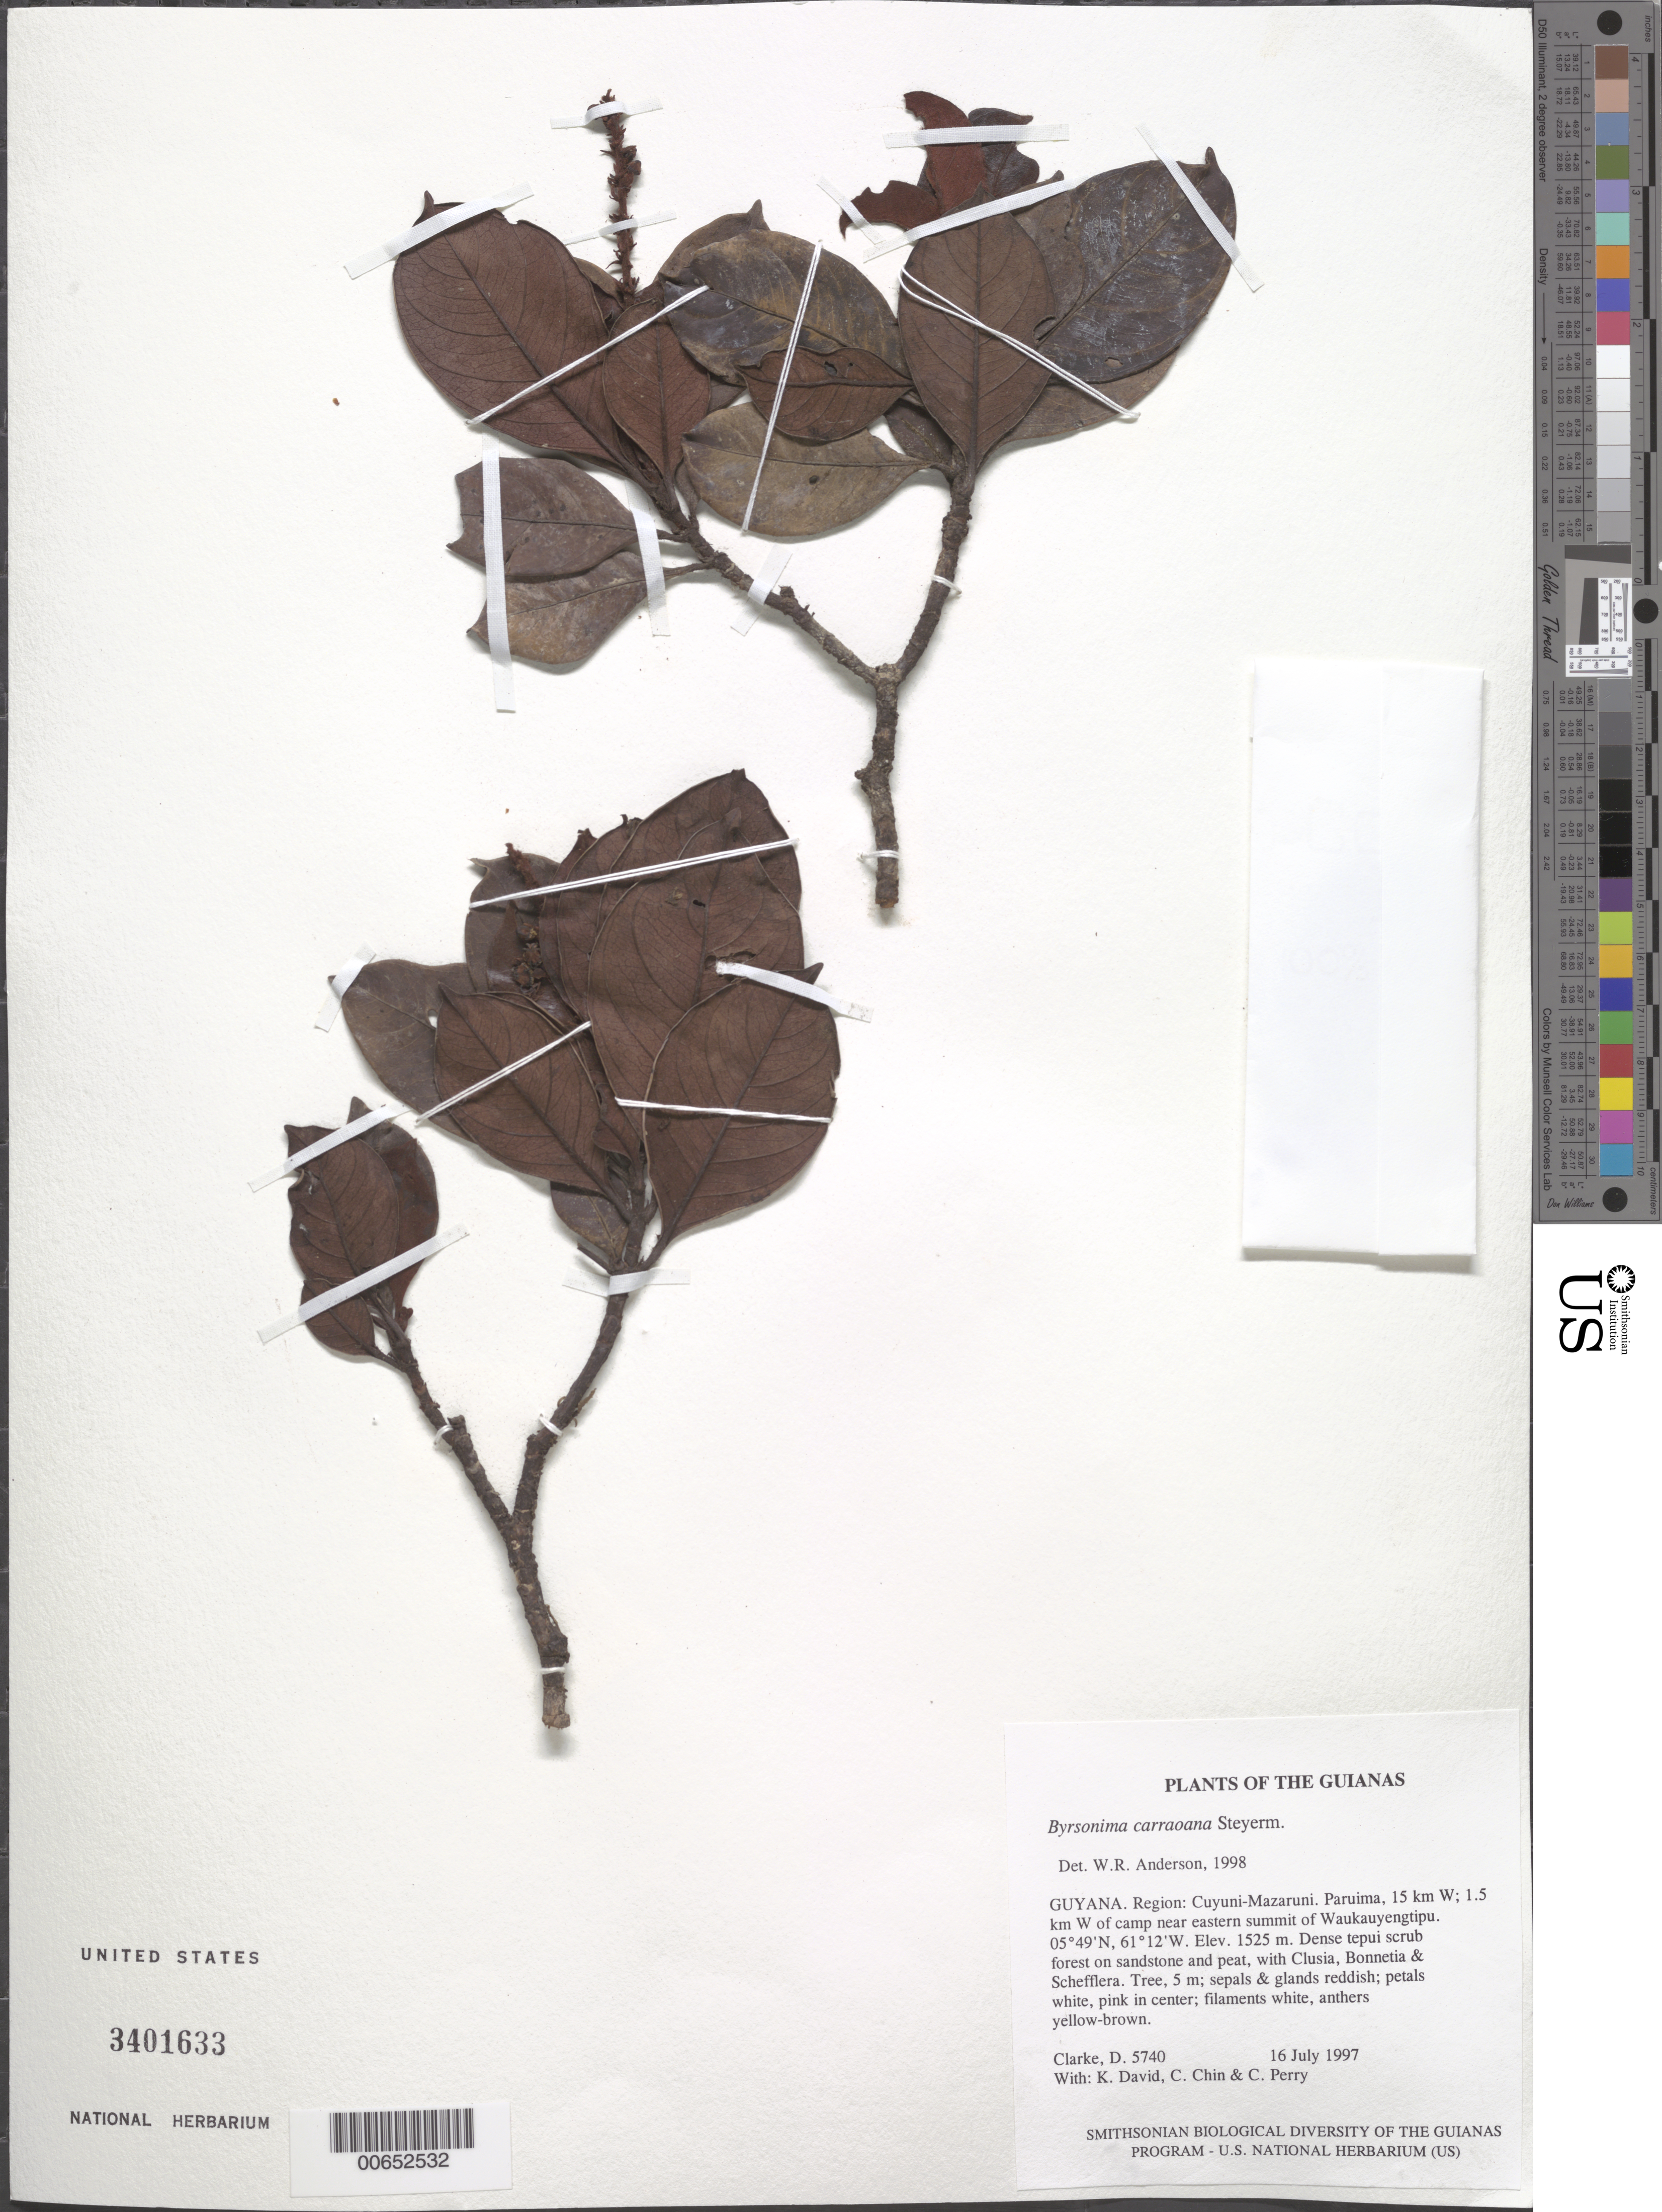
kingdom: Plantae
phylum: Tracheophyta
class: Magnoliopsida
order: Malpighiales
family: Malpighiaceae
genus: Byrsonima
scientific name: Byrsonima carraoana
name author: Steyerm.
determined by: Anderson, W. R., (MICH), University of Michigan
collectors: H. D. Clarke, K. David, C. Chin & C. Perry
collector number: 5740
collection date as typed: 16 July 1997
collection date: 1997-07-16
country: Guyana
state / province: Cuyuni-Mazaruni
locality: Paruima, 15 km W; 1.5 km W of camp near eastern summit of Waukauyengtipu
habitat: Dense tepui scrub forest on sandstone and peat, with Clusia, Bonnetia & Schefflera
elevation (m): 1525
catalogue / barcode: US 3401633